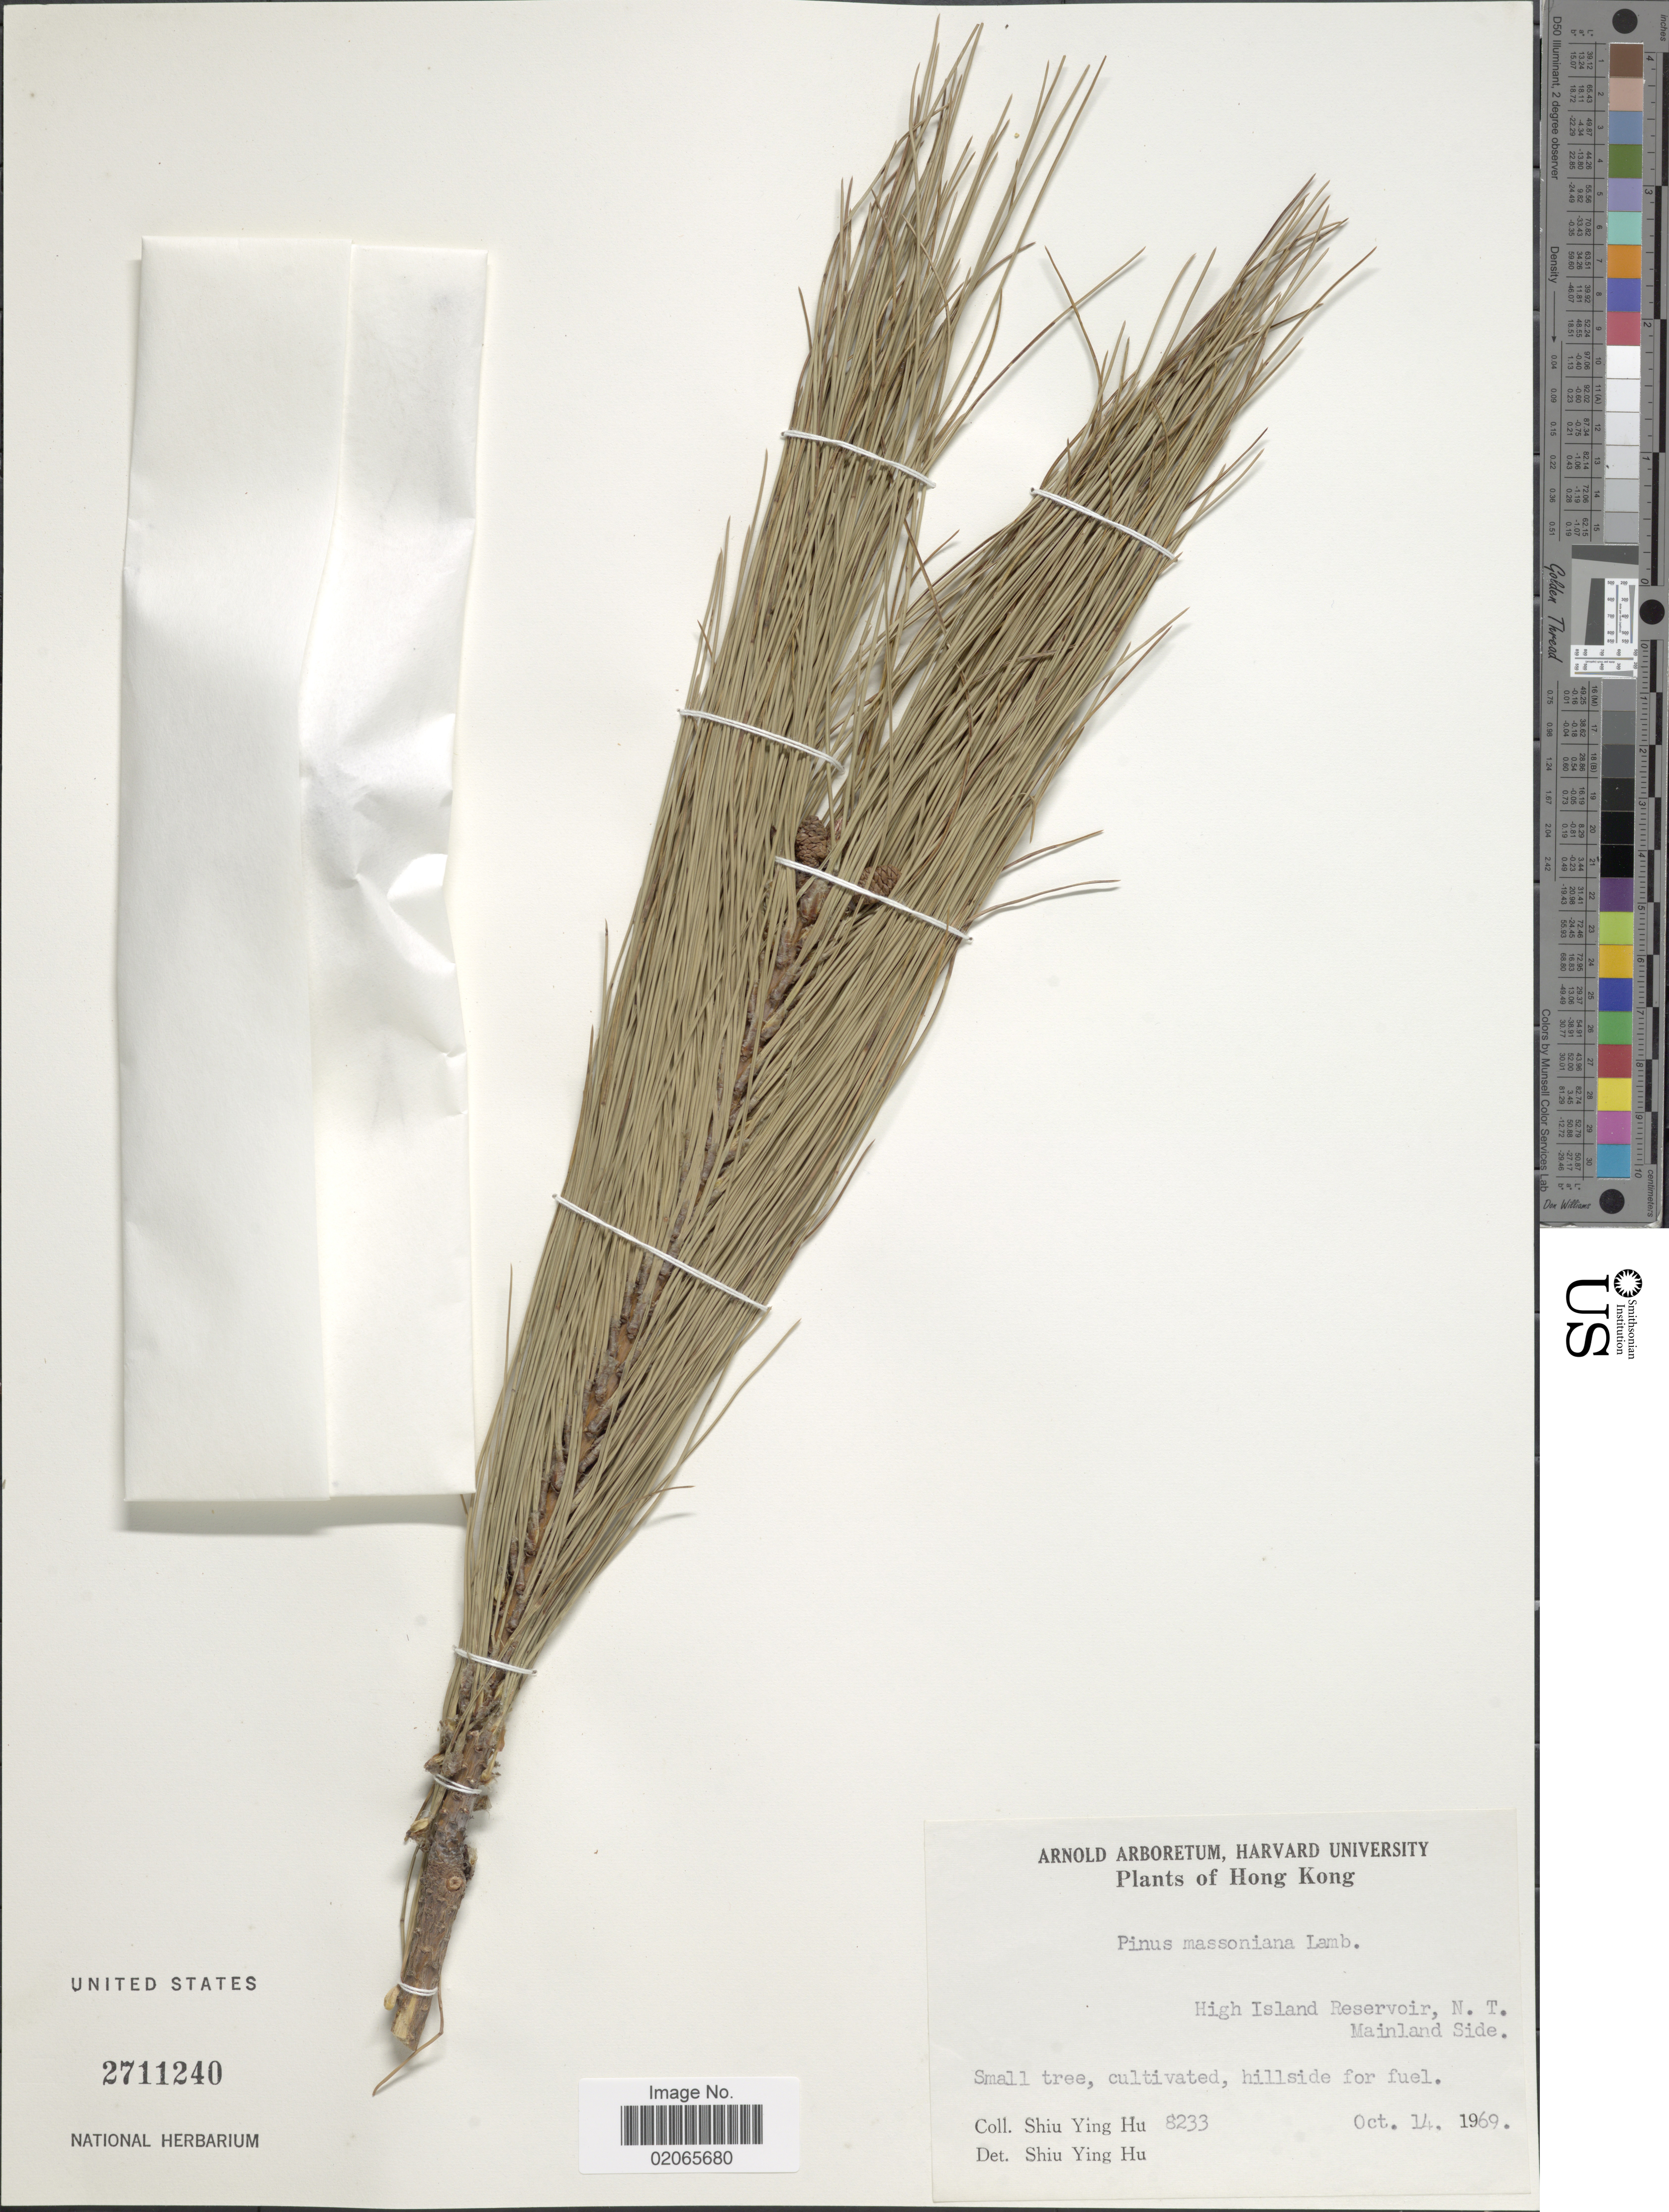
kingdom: Plantae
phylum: Tracheophyta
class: Pinopsida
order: Pinales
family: Pinaceae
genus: Pinus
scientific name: Pinus massoniana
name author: D. Don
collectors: S. Y. Hu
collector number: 8233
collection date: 1969-10-14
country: China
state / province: Hong Kong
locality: High Island Reservoir, N.T., Mainland Side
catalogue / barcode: US 2711240